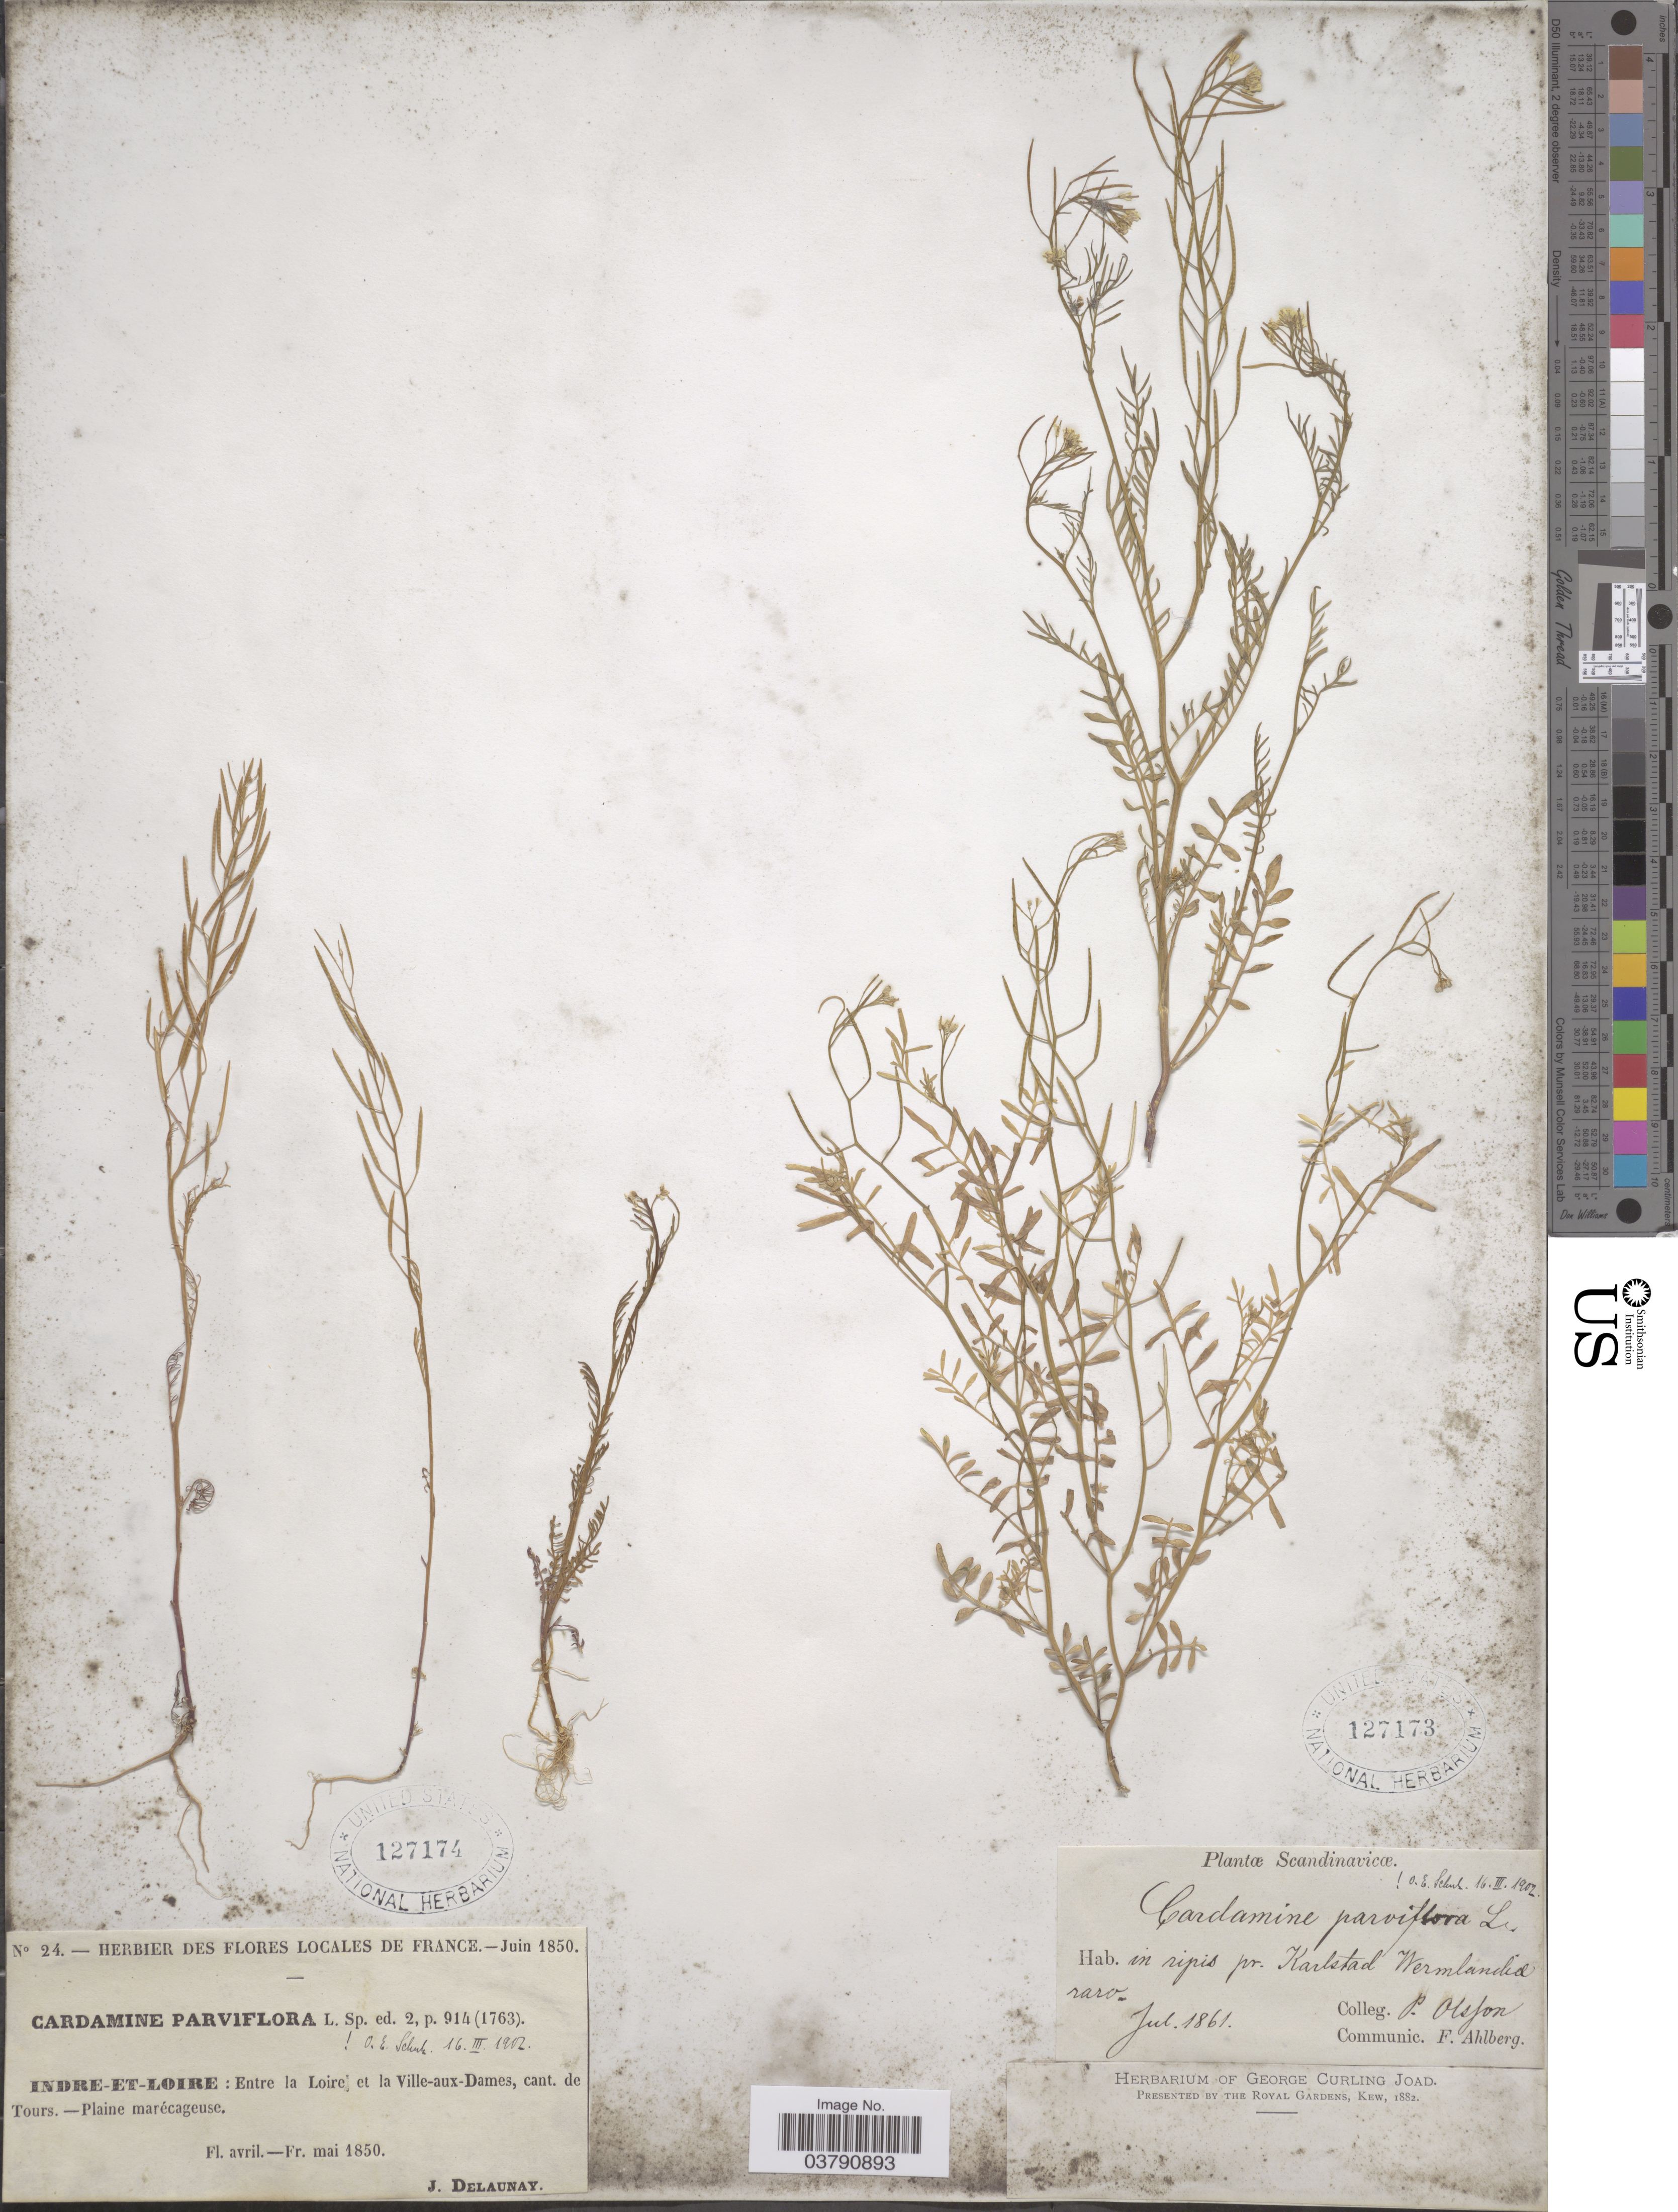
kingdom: Plantae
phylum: Tracheophyta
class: Magnoliopsida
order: Brassicales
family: Brassicaceae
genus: Cardamine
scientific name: Cardamine parviflora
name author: L.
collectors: J. Delaunay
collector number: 24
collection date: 1850-04/1850-05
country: France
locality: Indre-Et-Loire: Entre la Loire et la Ville-aux-Dames, cant. de Tours.- Plaine marécageuse.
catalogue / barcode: US 127174-2